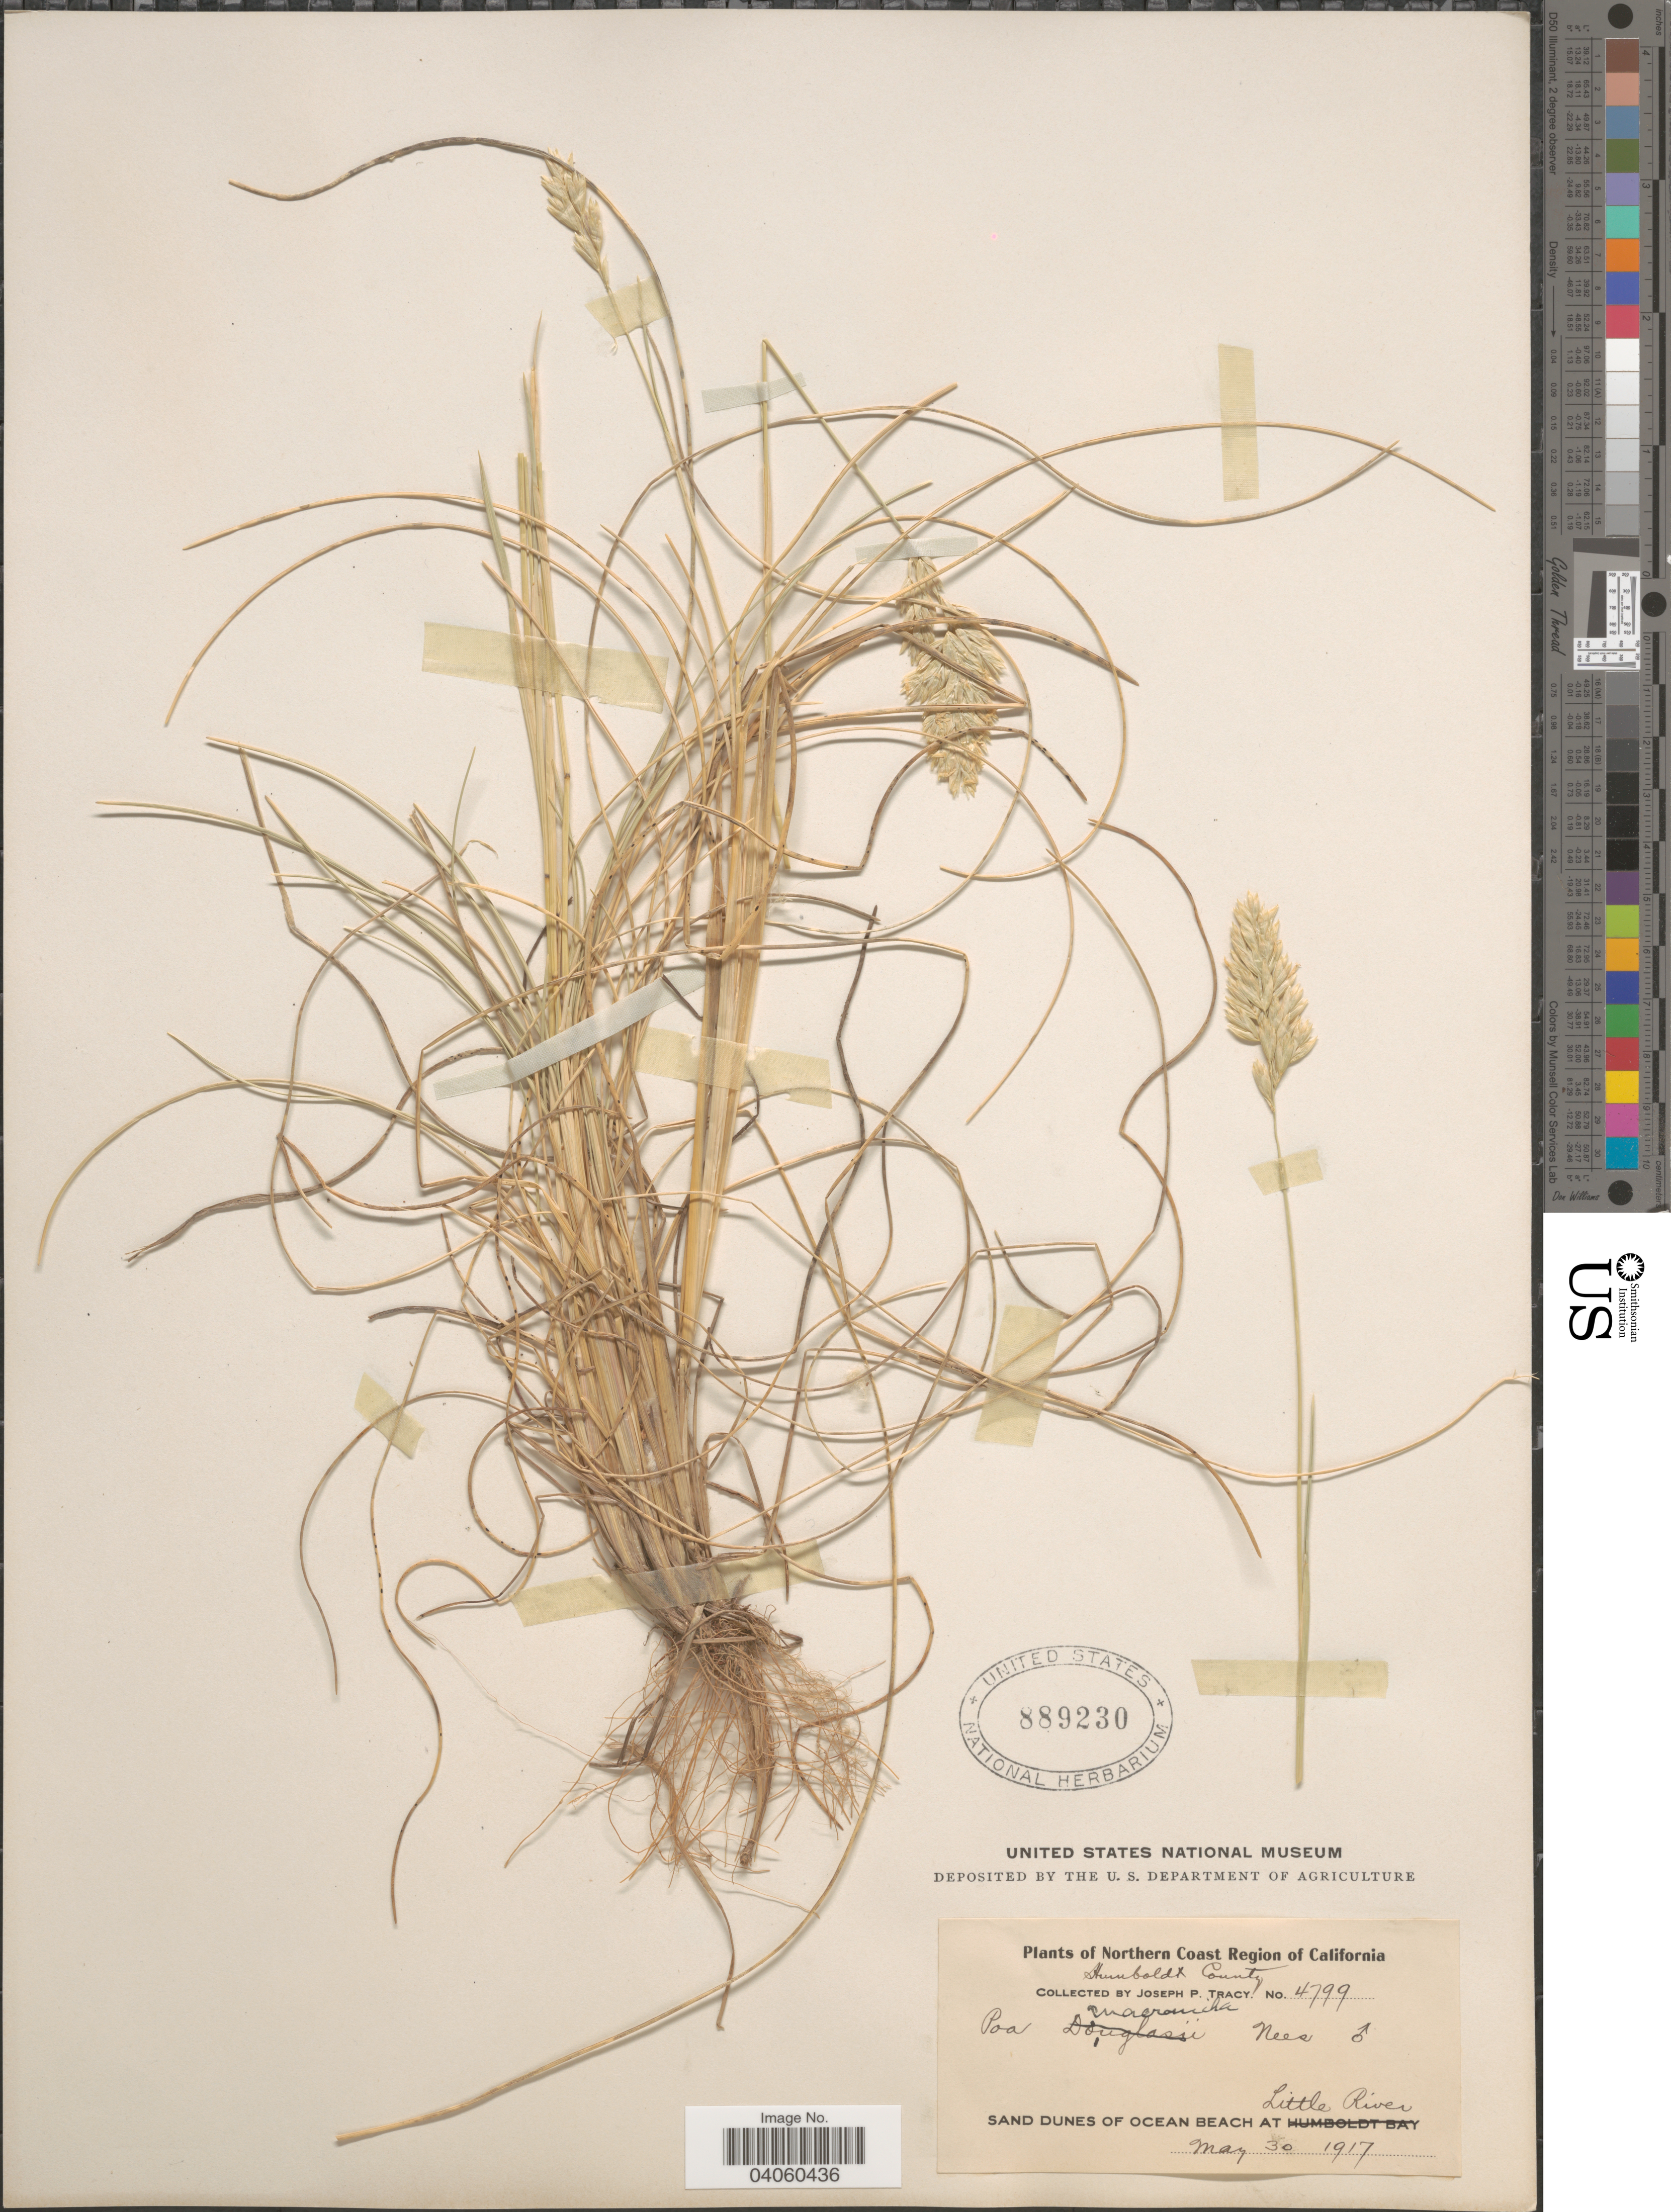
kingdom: Plantae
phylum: Tracheophyta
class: Liliopsida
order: Poales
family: Poaceae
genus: Poa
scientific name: Poa macrantha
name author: Vasey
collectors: J. Tracy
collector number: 4799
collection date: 1917-05-30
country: United States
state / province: California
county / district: Humboldt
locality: Northern Coast Region of California. Humboldt County. Sand dunes of Ocean Beach at Little River.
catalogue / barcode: US 889230